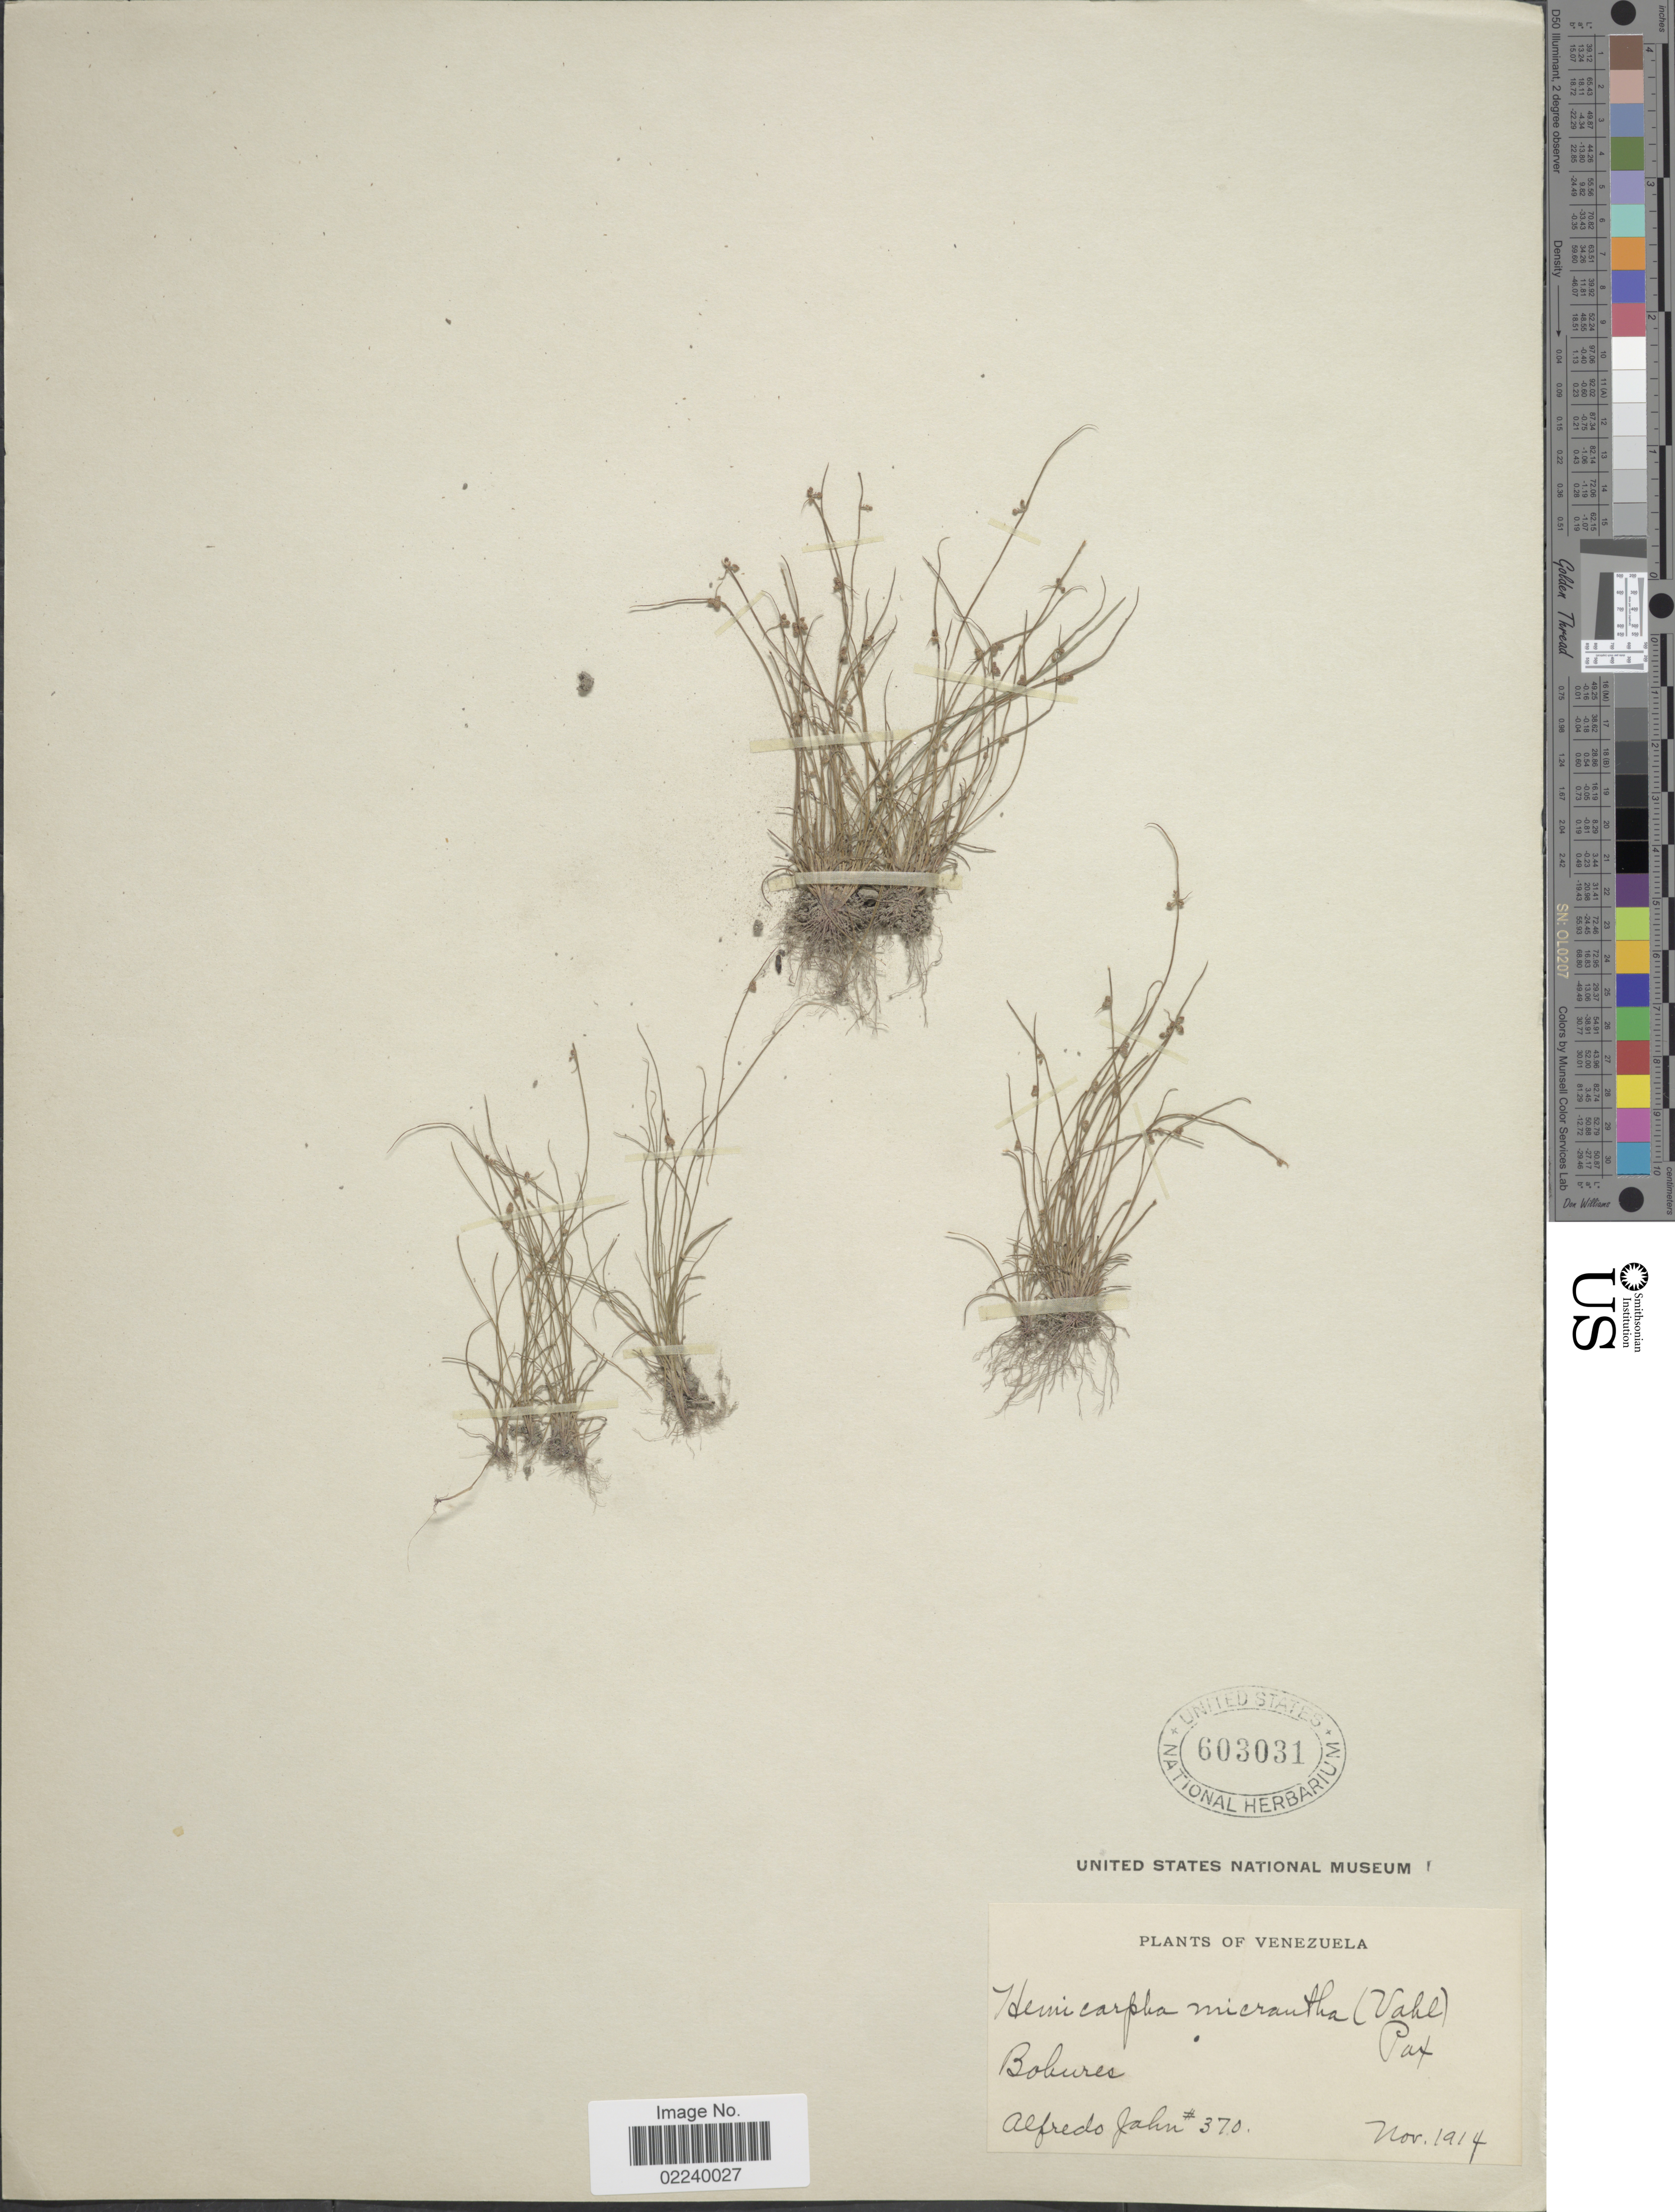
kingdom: Plantae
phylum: Tracheophyta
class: Liliopsida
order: Poales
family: Cyperaceae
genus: Cyperus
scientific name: Cyperus subsquarrosus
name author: (Muhl.) Bauters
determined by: Strong, M. T., (US), Smithsonian Institution - National Museum of Natural History (UNITED STATES)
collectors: A. Jahn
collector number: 370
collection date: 1914-11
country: Venezuela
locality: Bobures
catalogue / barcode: US 603031